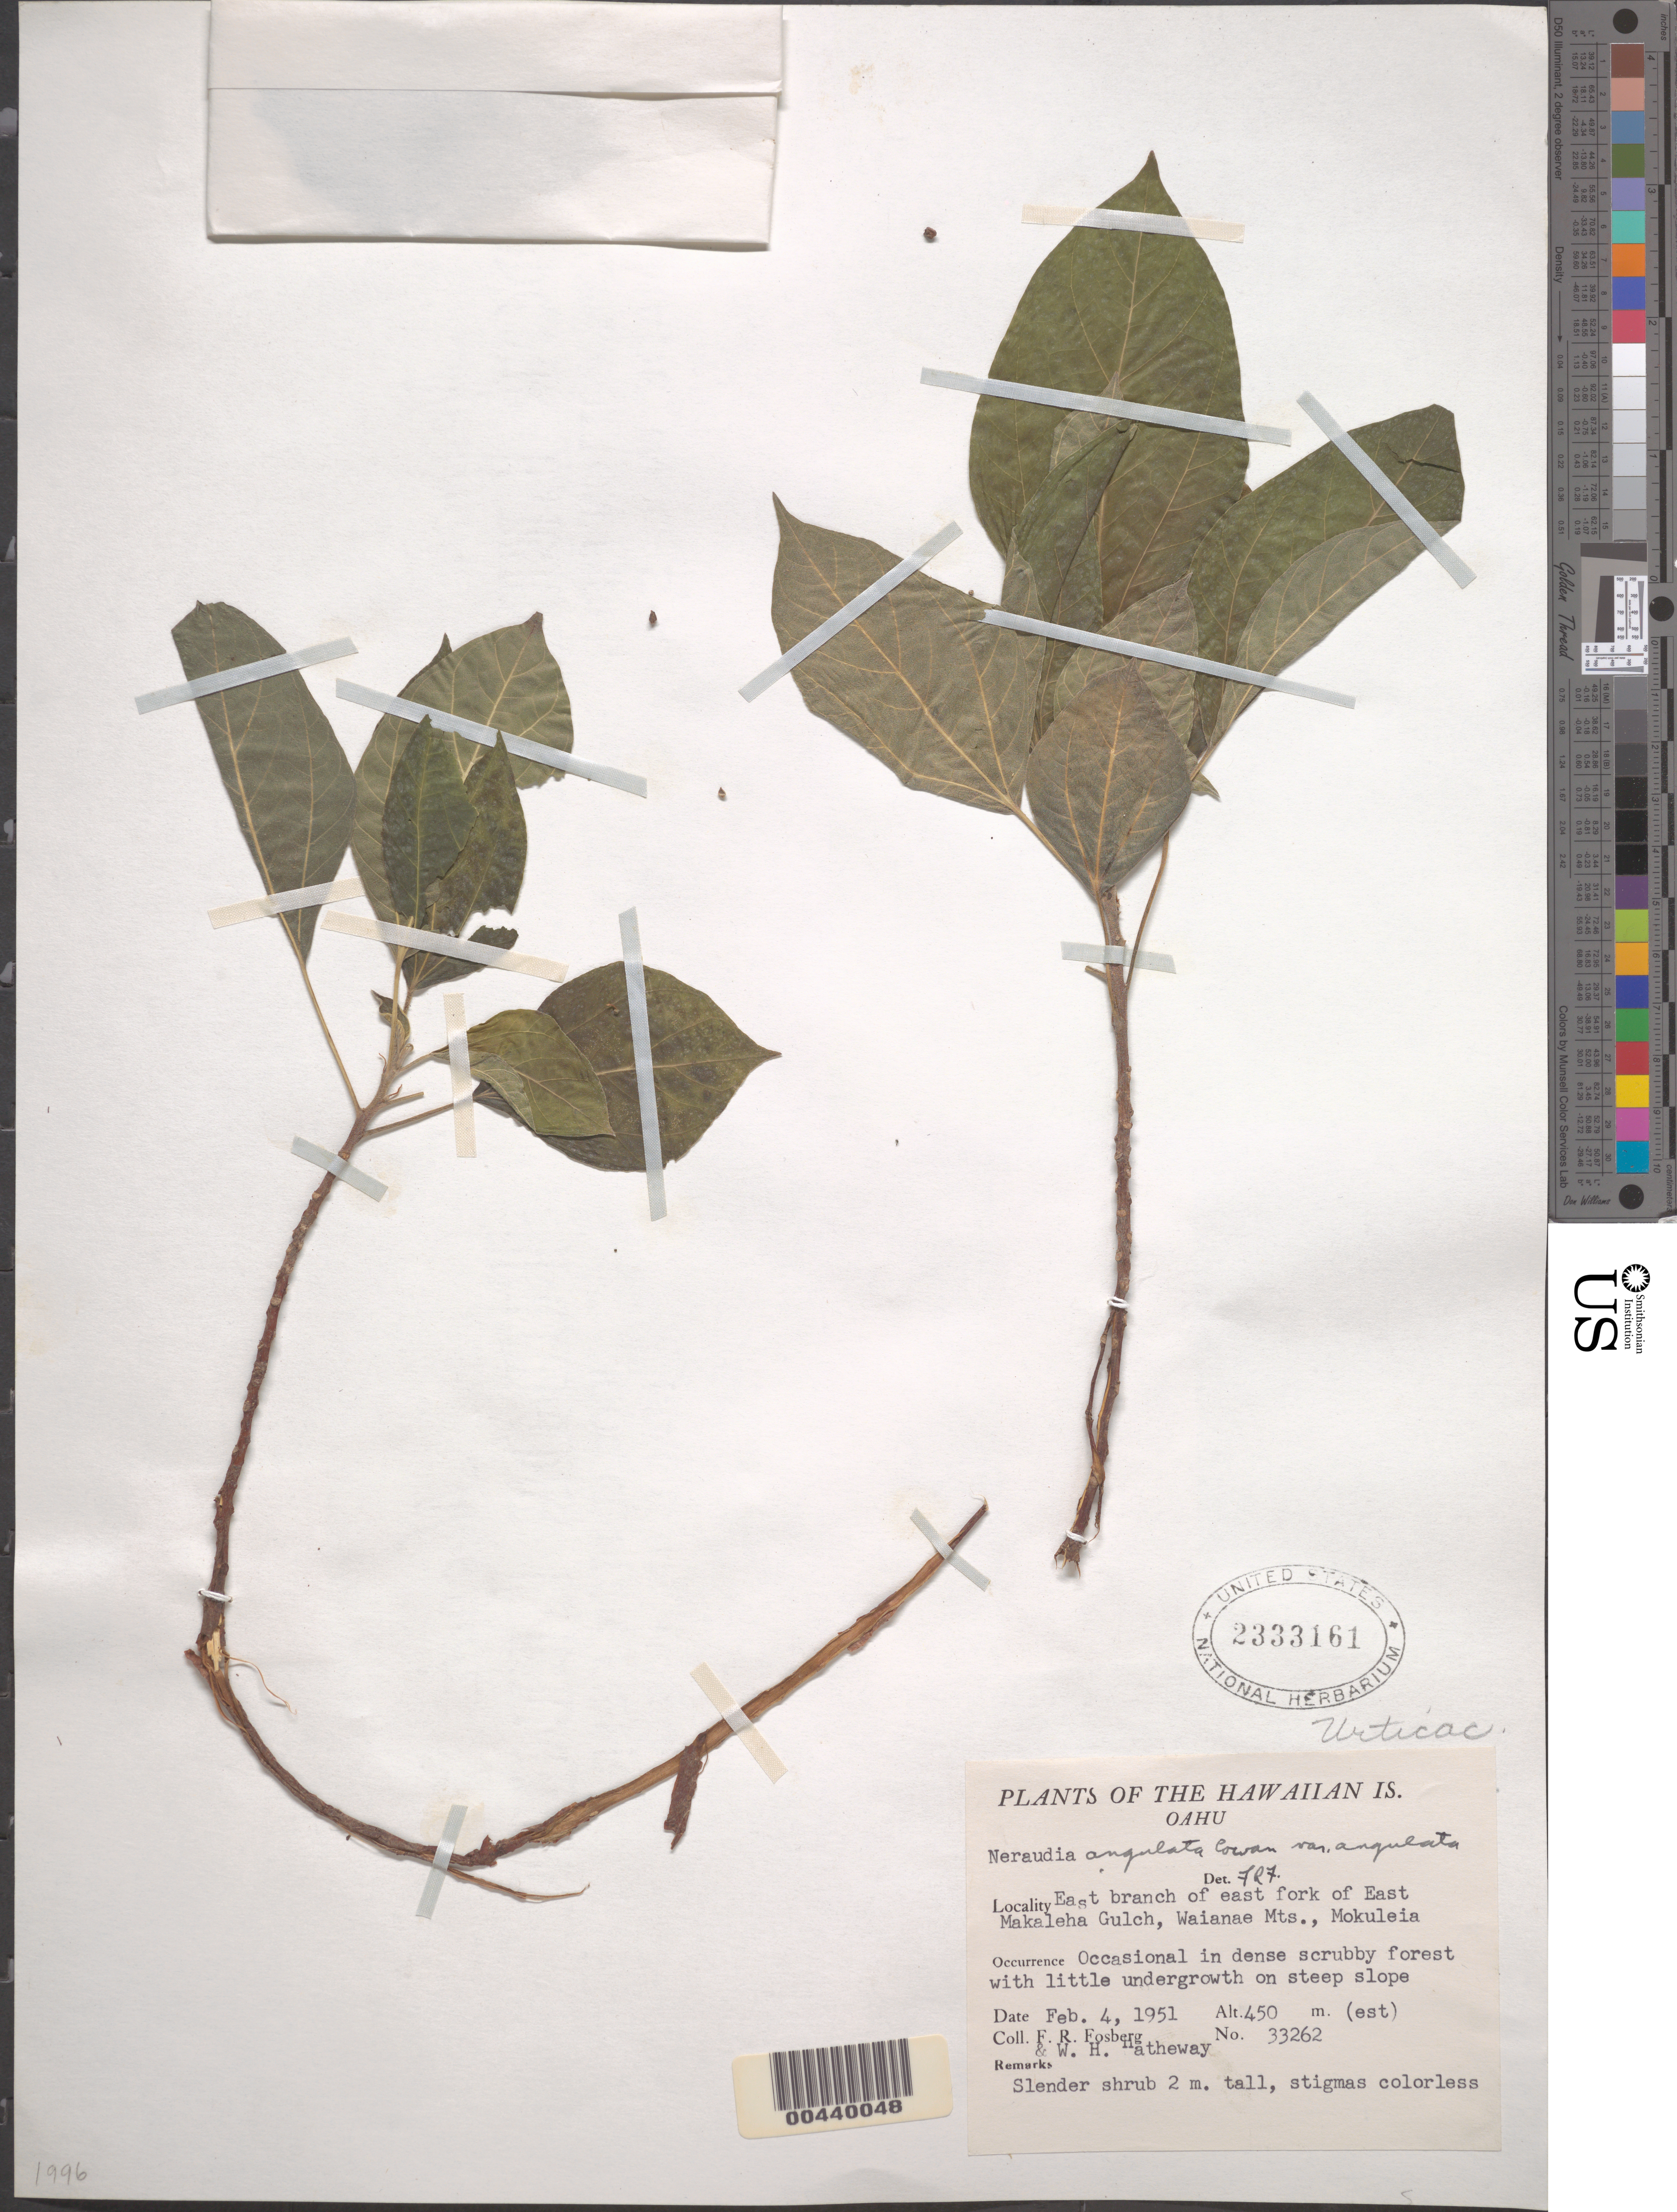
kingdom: Plantae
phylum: Tracheophyta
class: Magnoliopsida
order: Rosales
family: Urticaceae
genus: Neraudia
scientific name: Neraudia angulata var. angulata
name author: R.S. Cowan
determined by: Fosberg, F. R.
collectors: F. R. Fosberg & W. H. Hatheway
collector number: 33262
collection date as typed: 4 Feb 1951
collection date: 1951-02-04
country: United States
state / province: Hawaii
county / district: Honolulu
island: Oahu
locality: East Branch of E fork of East Makaleha Gulch, Waianae Mountains, Mokuleia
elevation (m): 450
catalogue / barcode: US 2333161